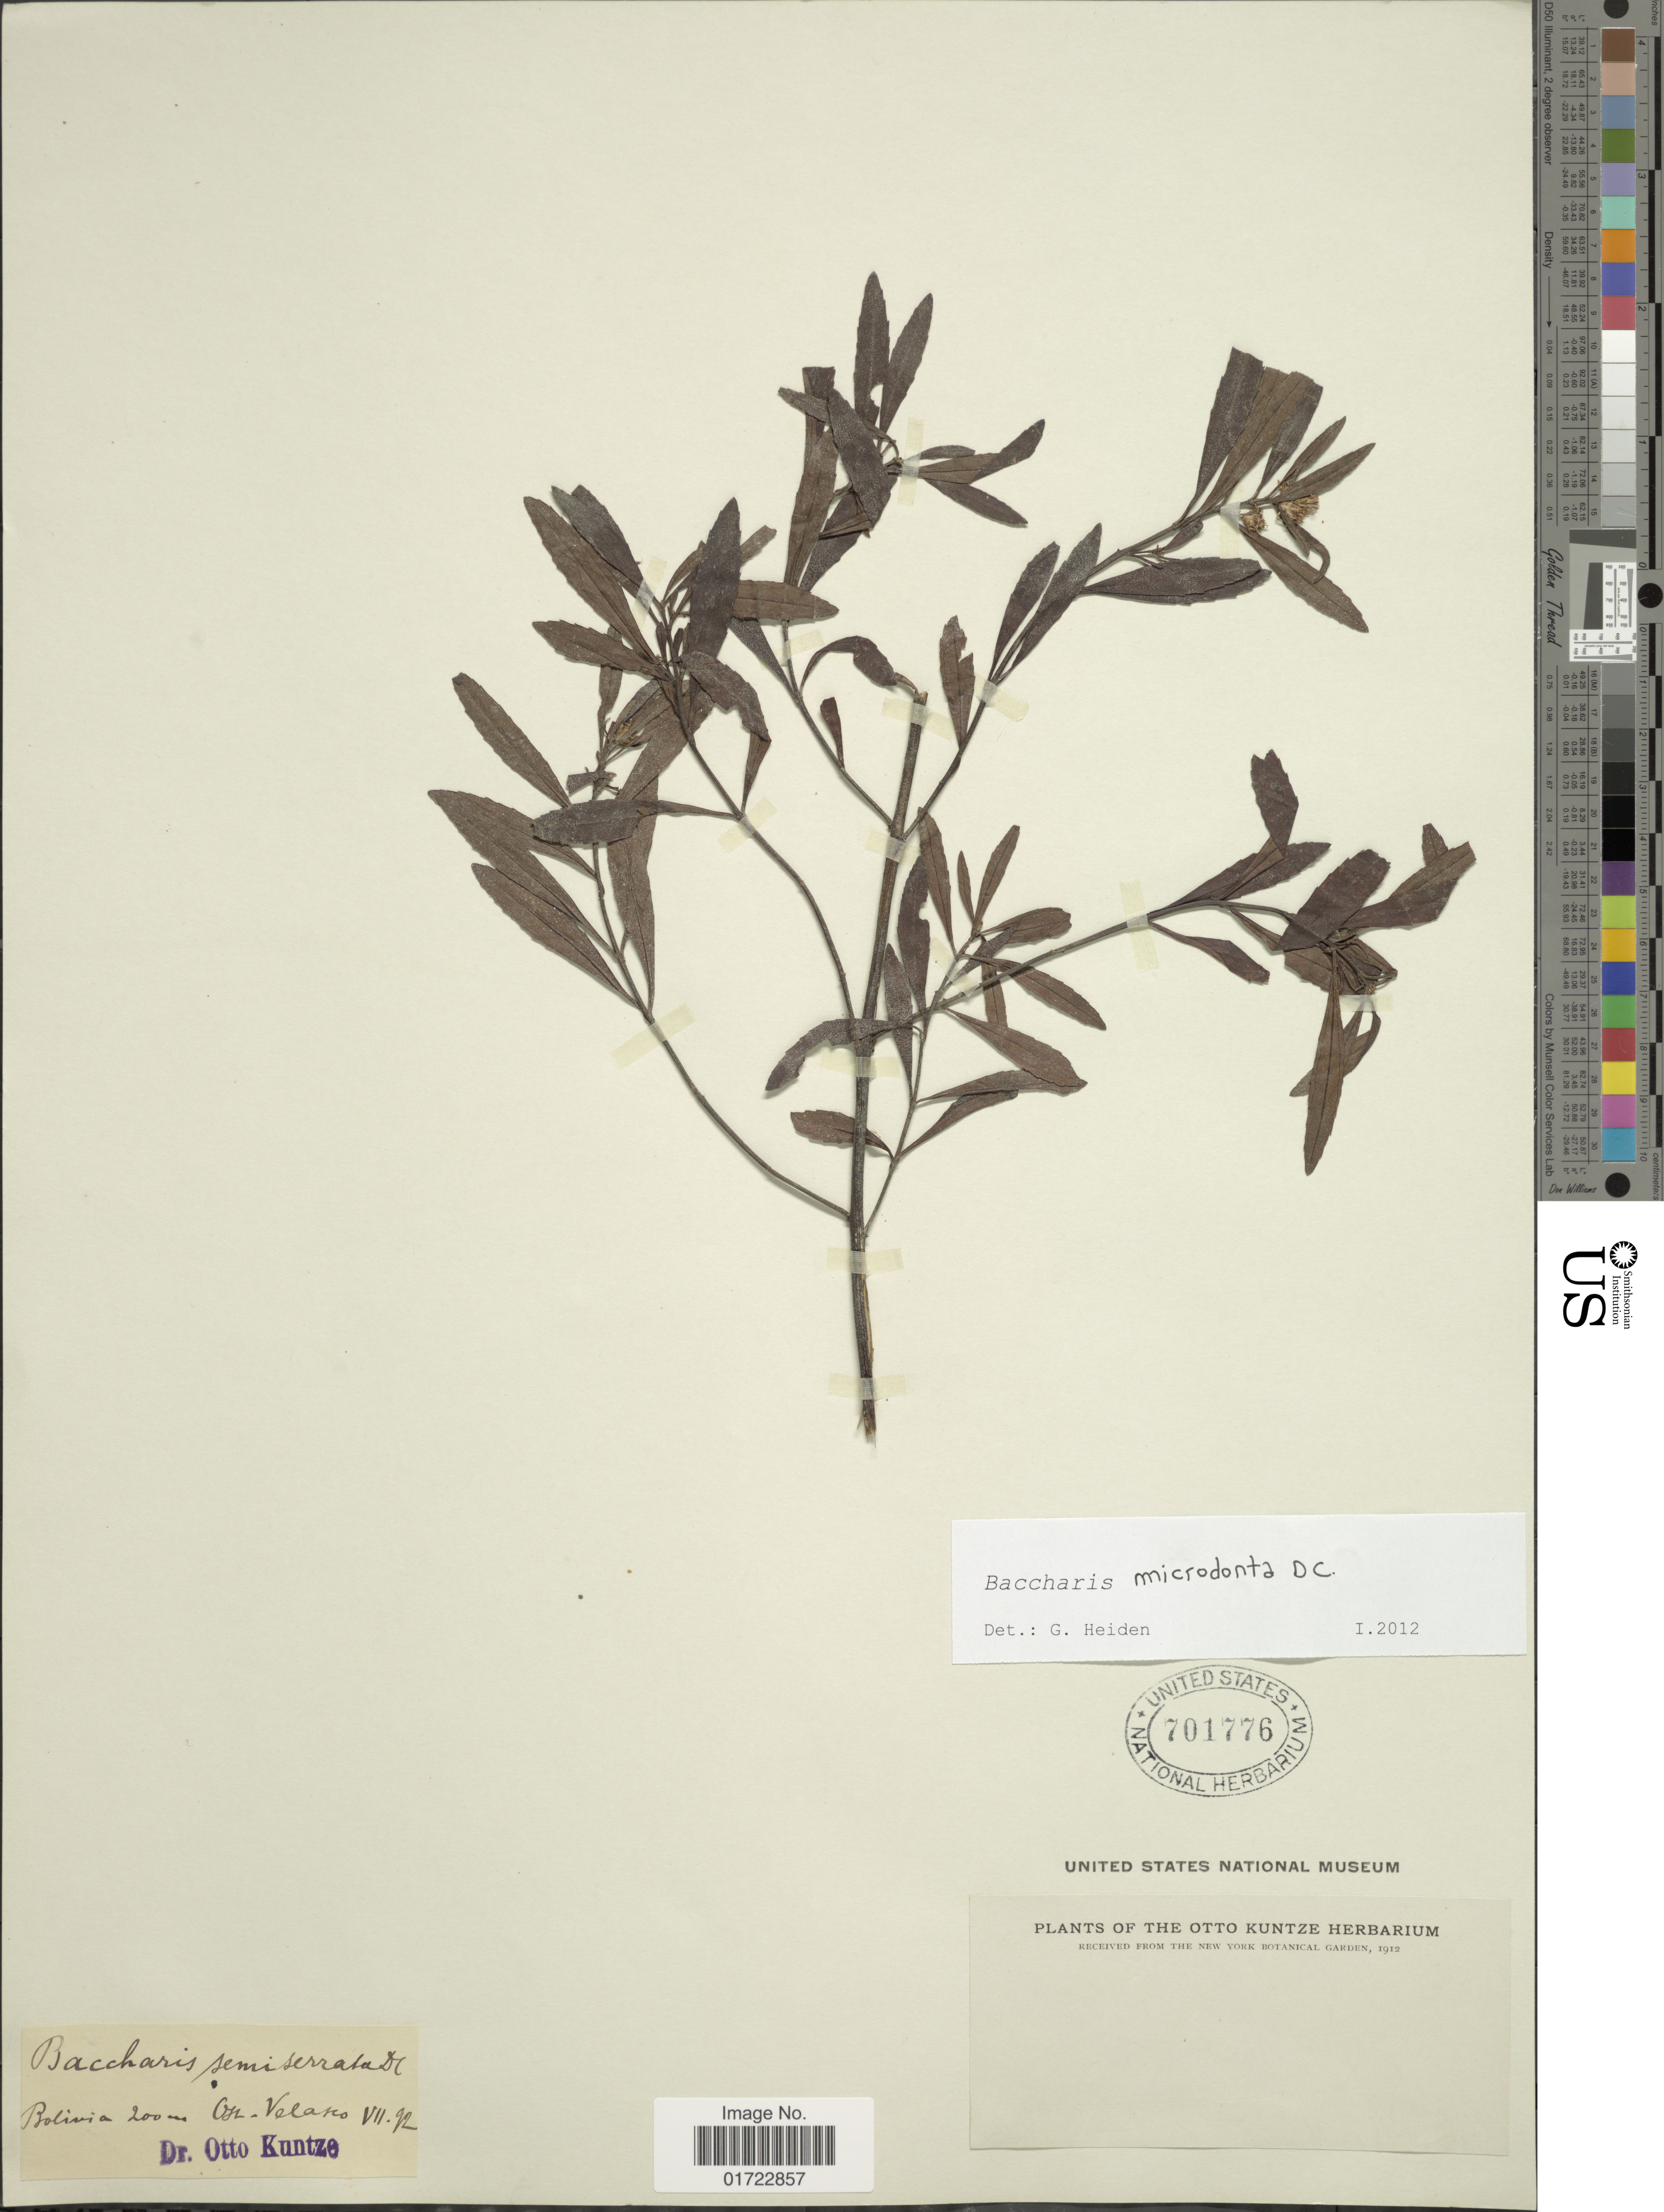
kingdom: Plantae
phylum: Tracheophyta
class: Magnoliopsida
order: Asterales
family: Asteraceae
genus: Baccharis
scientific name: Baccharis microdonta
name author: DC.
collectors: C.E.O. Kuntze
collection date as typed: Transcribed d/m/y: /7/92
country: Bolivia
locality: Csr. Velasco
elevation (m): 200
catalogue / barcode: US 701776